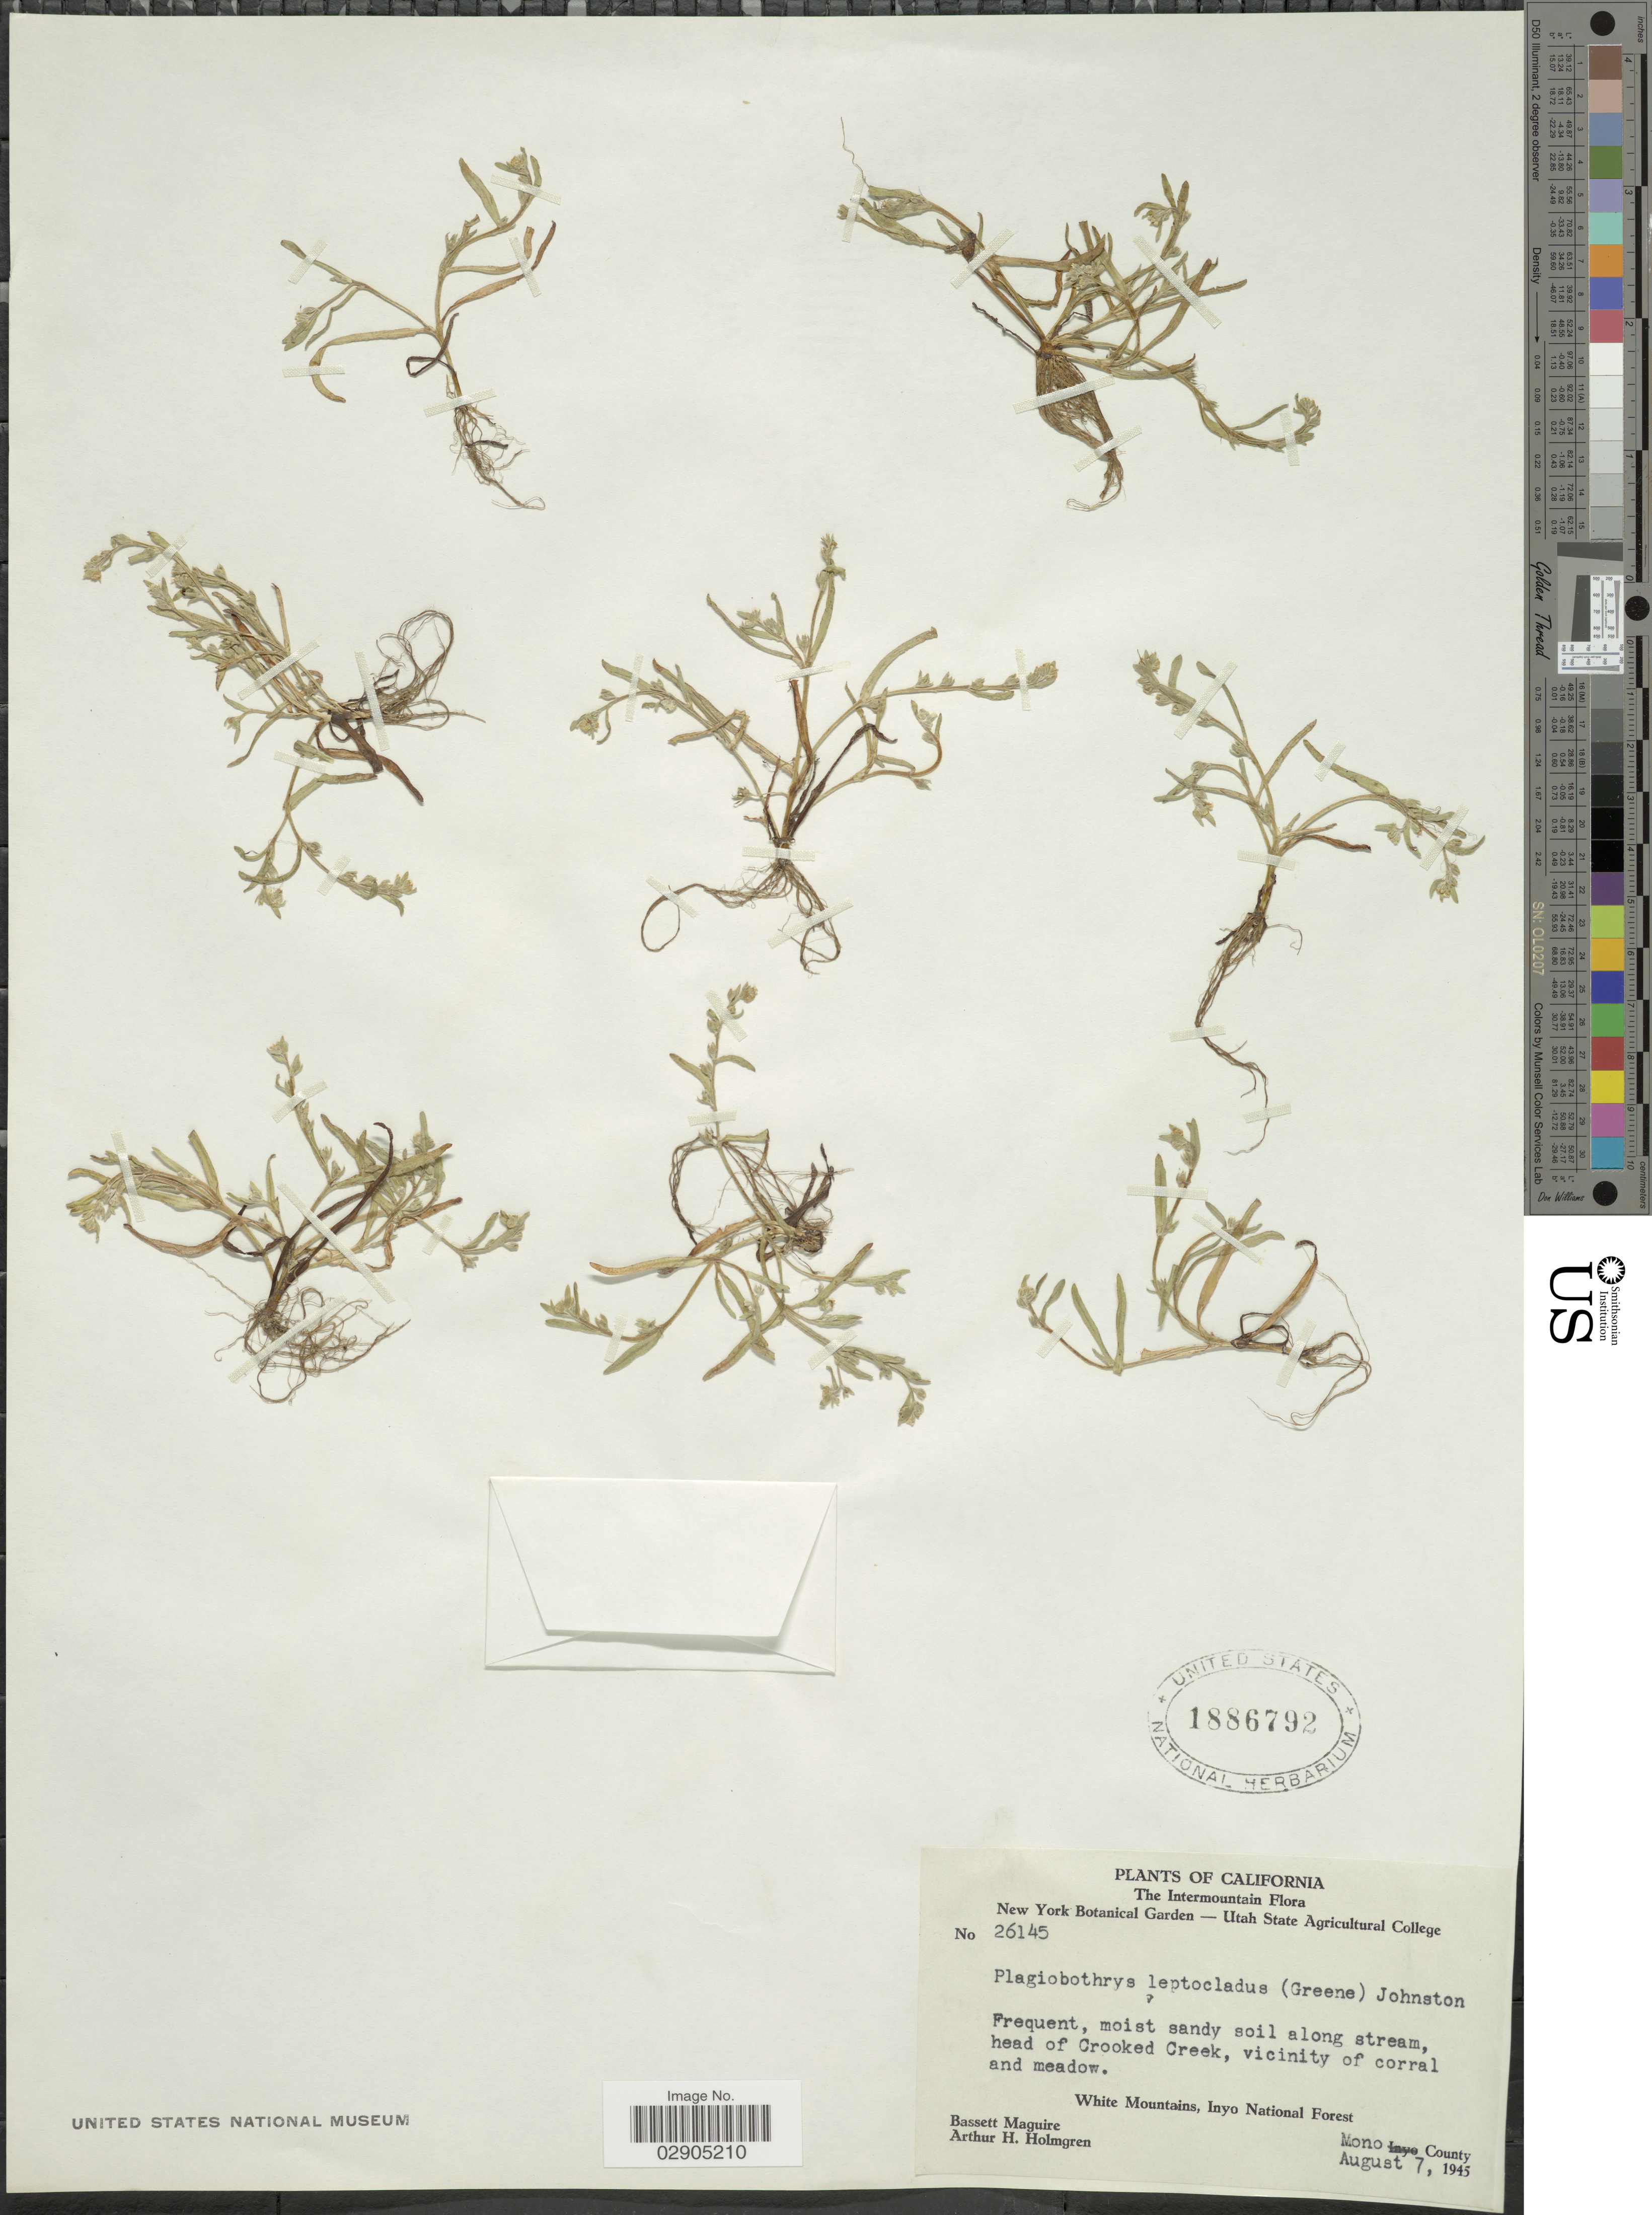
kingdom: Plantae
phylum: Tracheophyta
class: Magnoliopsida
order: Boraginales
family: Boraginaceae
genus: Allocarya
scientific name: Allocarya leptoclada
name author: Greene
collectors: B. Maguire & A. H. Holmgren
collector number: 26145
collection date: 1945-08-07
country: United States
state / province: California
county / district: Mono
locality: The Intermountain. Frequent, moist sandy soil along stream, head of Crooked Creek, vicinity of corral and meadow. White Mountains, Inyo National Forest. Mono County.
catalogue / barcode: US 1886792